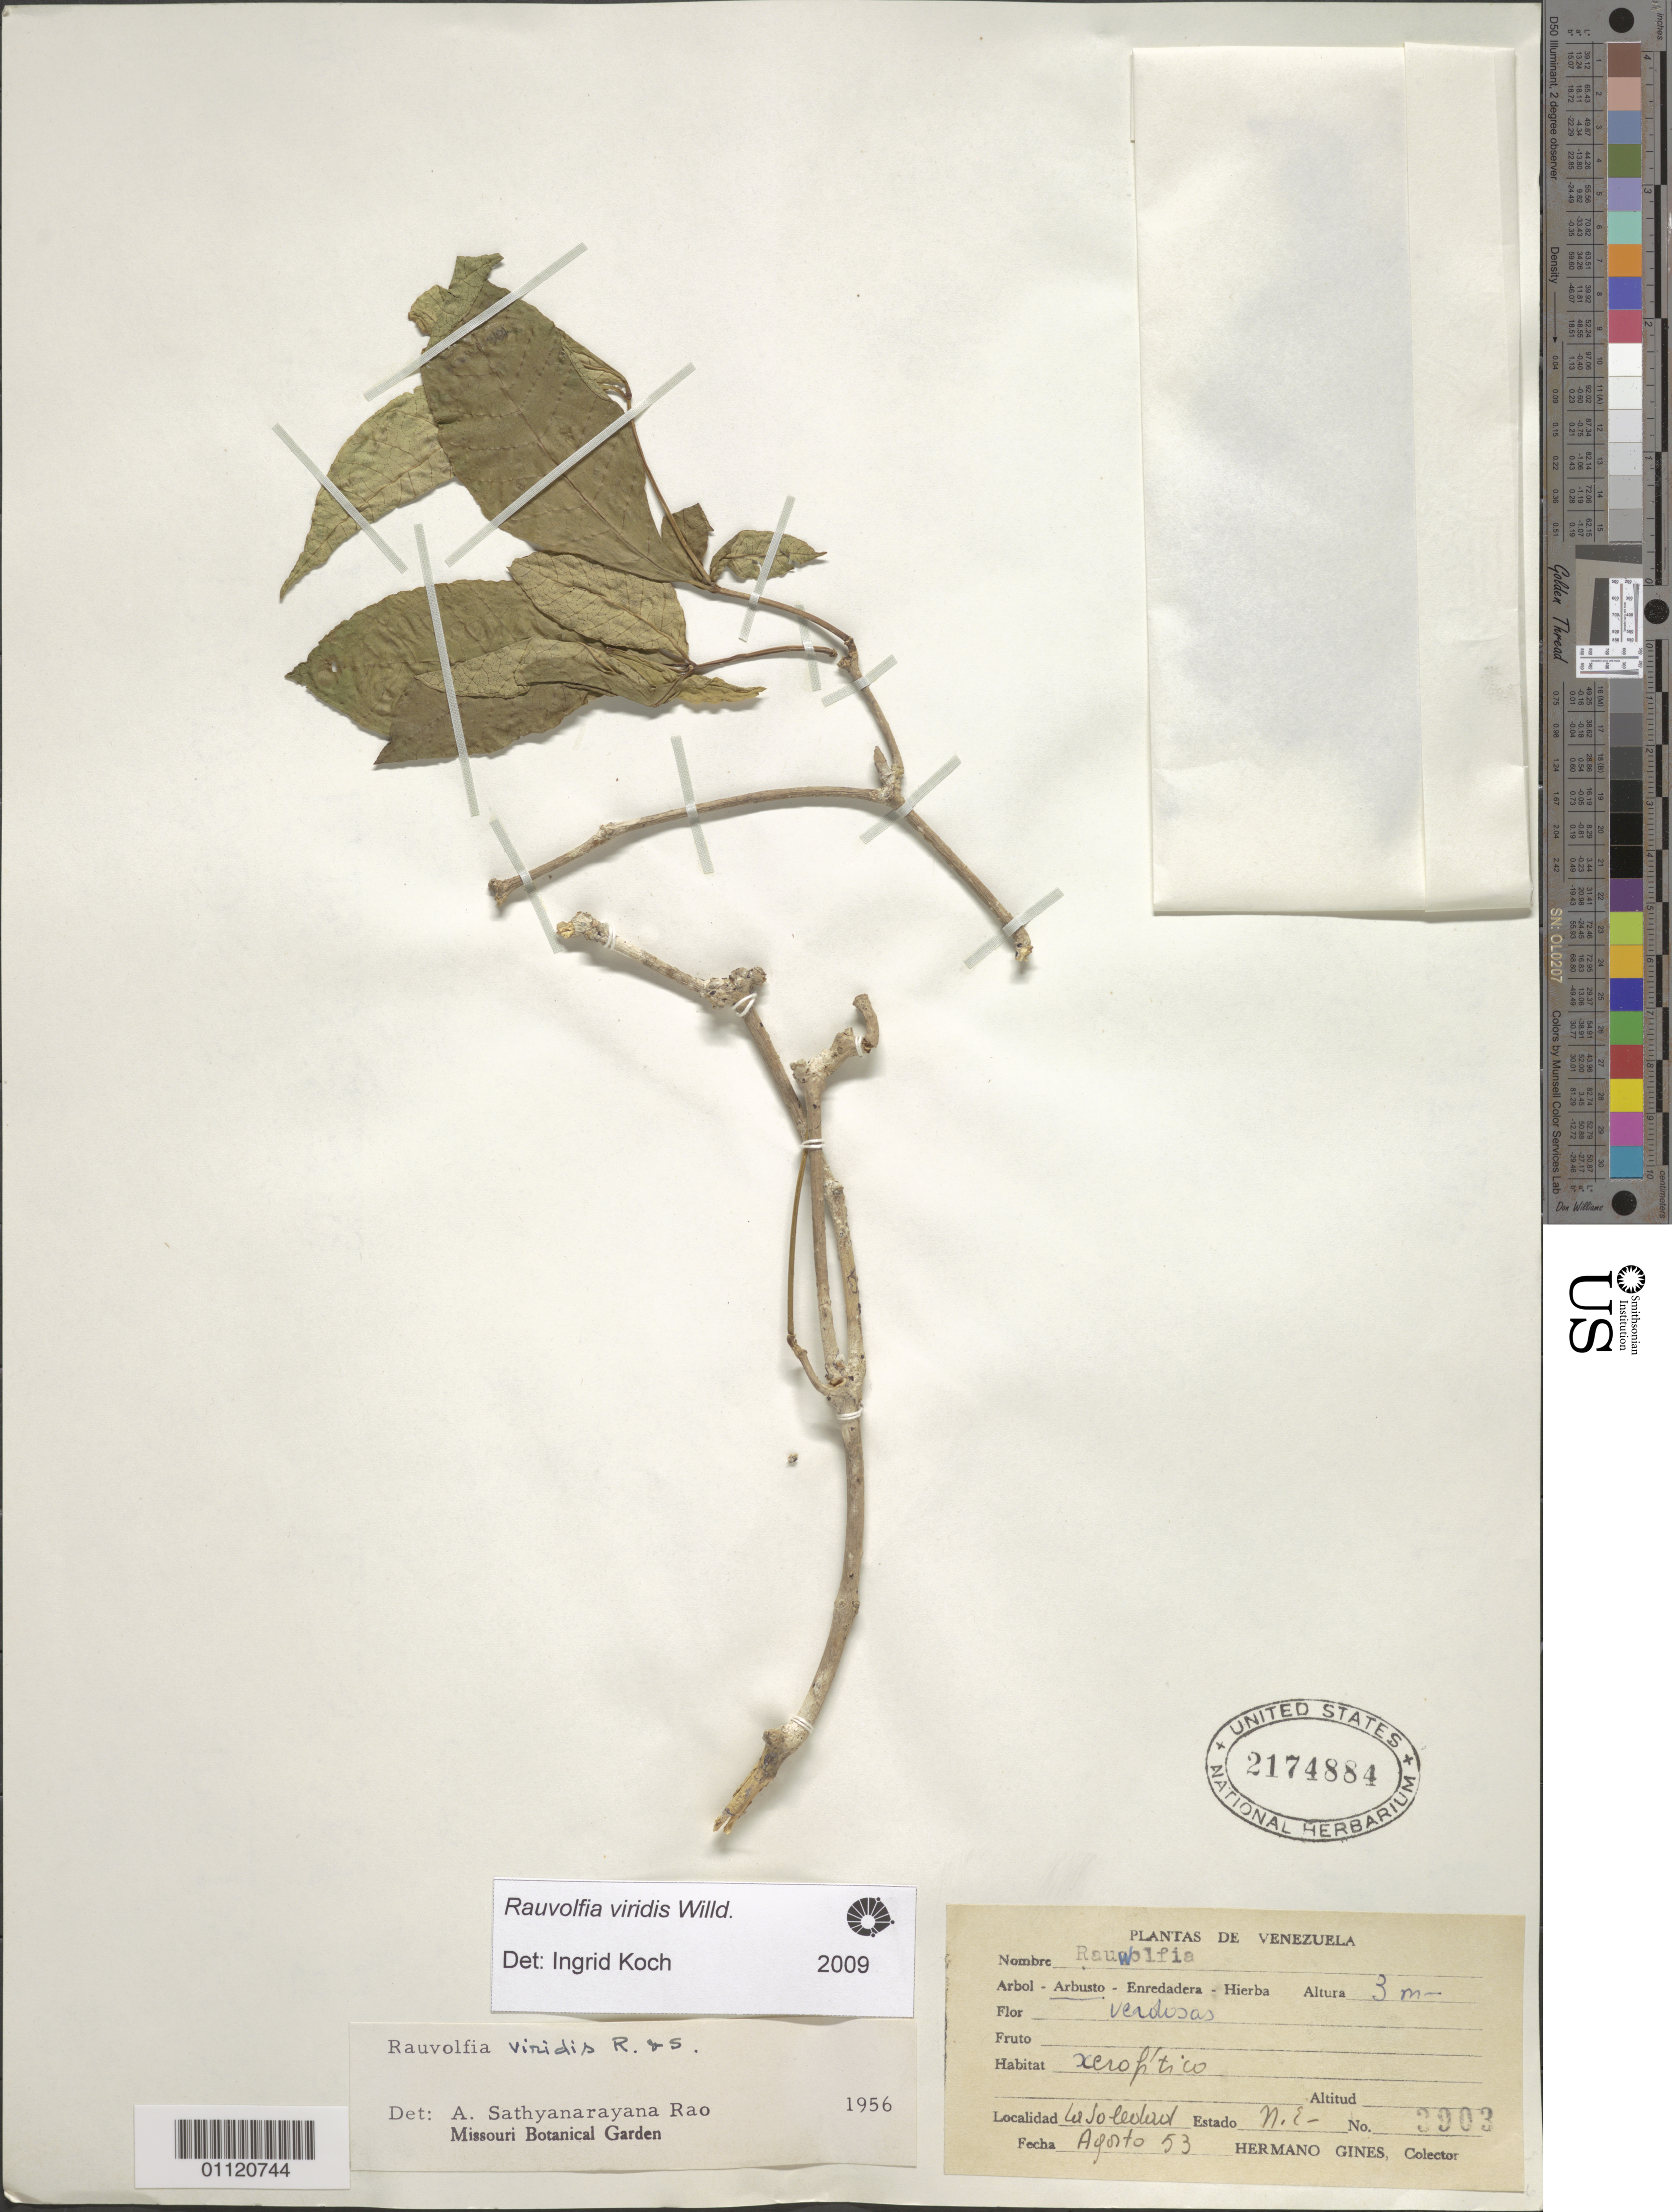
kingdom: Plantae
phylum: Tracheophyta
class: Magnoliopsida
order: Gentianales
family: Apocynaceae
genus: Rauvolfia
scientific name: Rauvolfia viridis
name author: Willd. ex Roem. & Schult.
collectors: Bro. Gines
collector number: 3903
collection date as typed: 01 Aug 1953 to 31 Aug 1953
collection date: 1953-08-01/1953-08-31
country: Venezuela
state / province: Nueva Esparta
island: Margarita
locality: La Soledad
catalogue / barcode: US 2174884